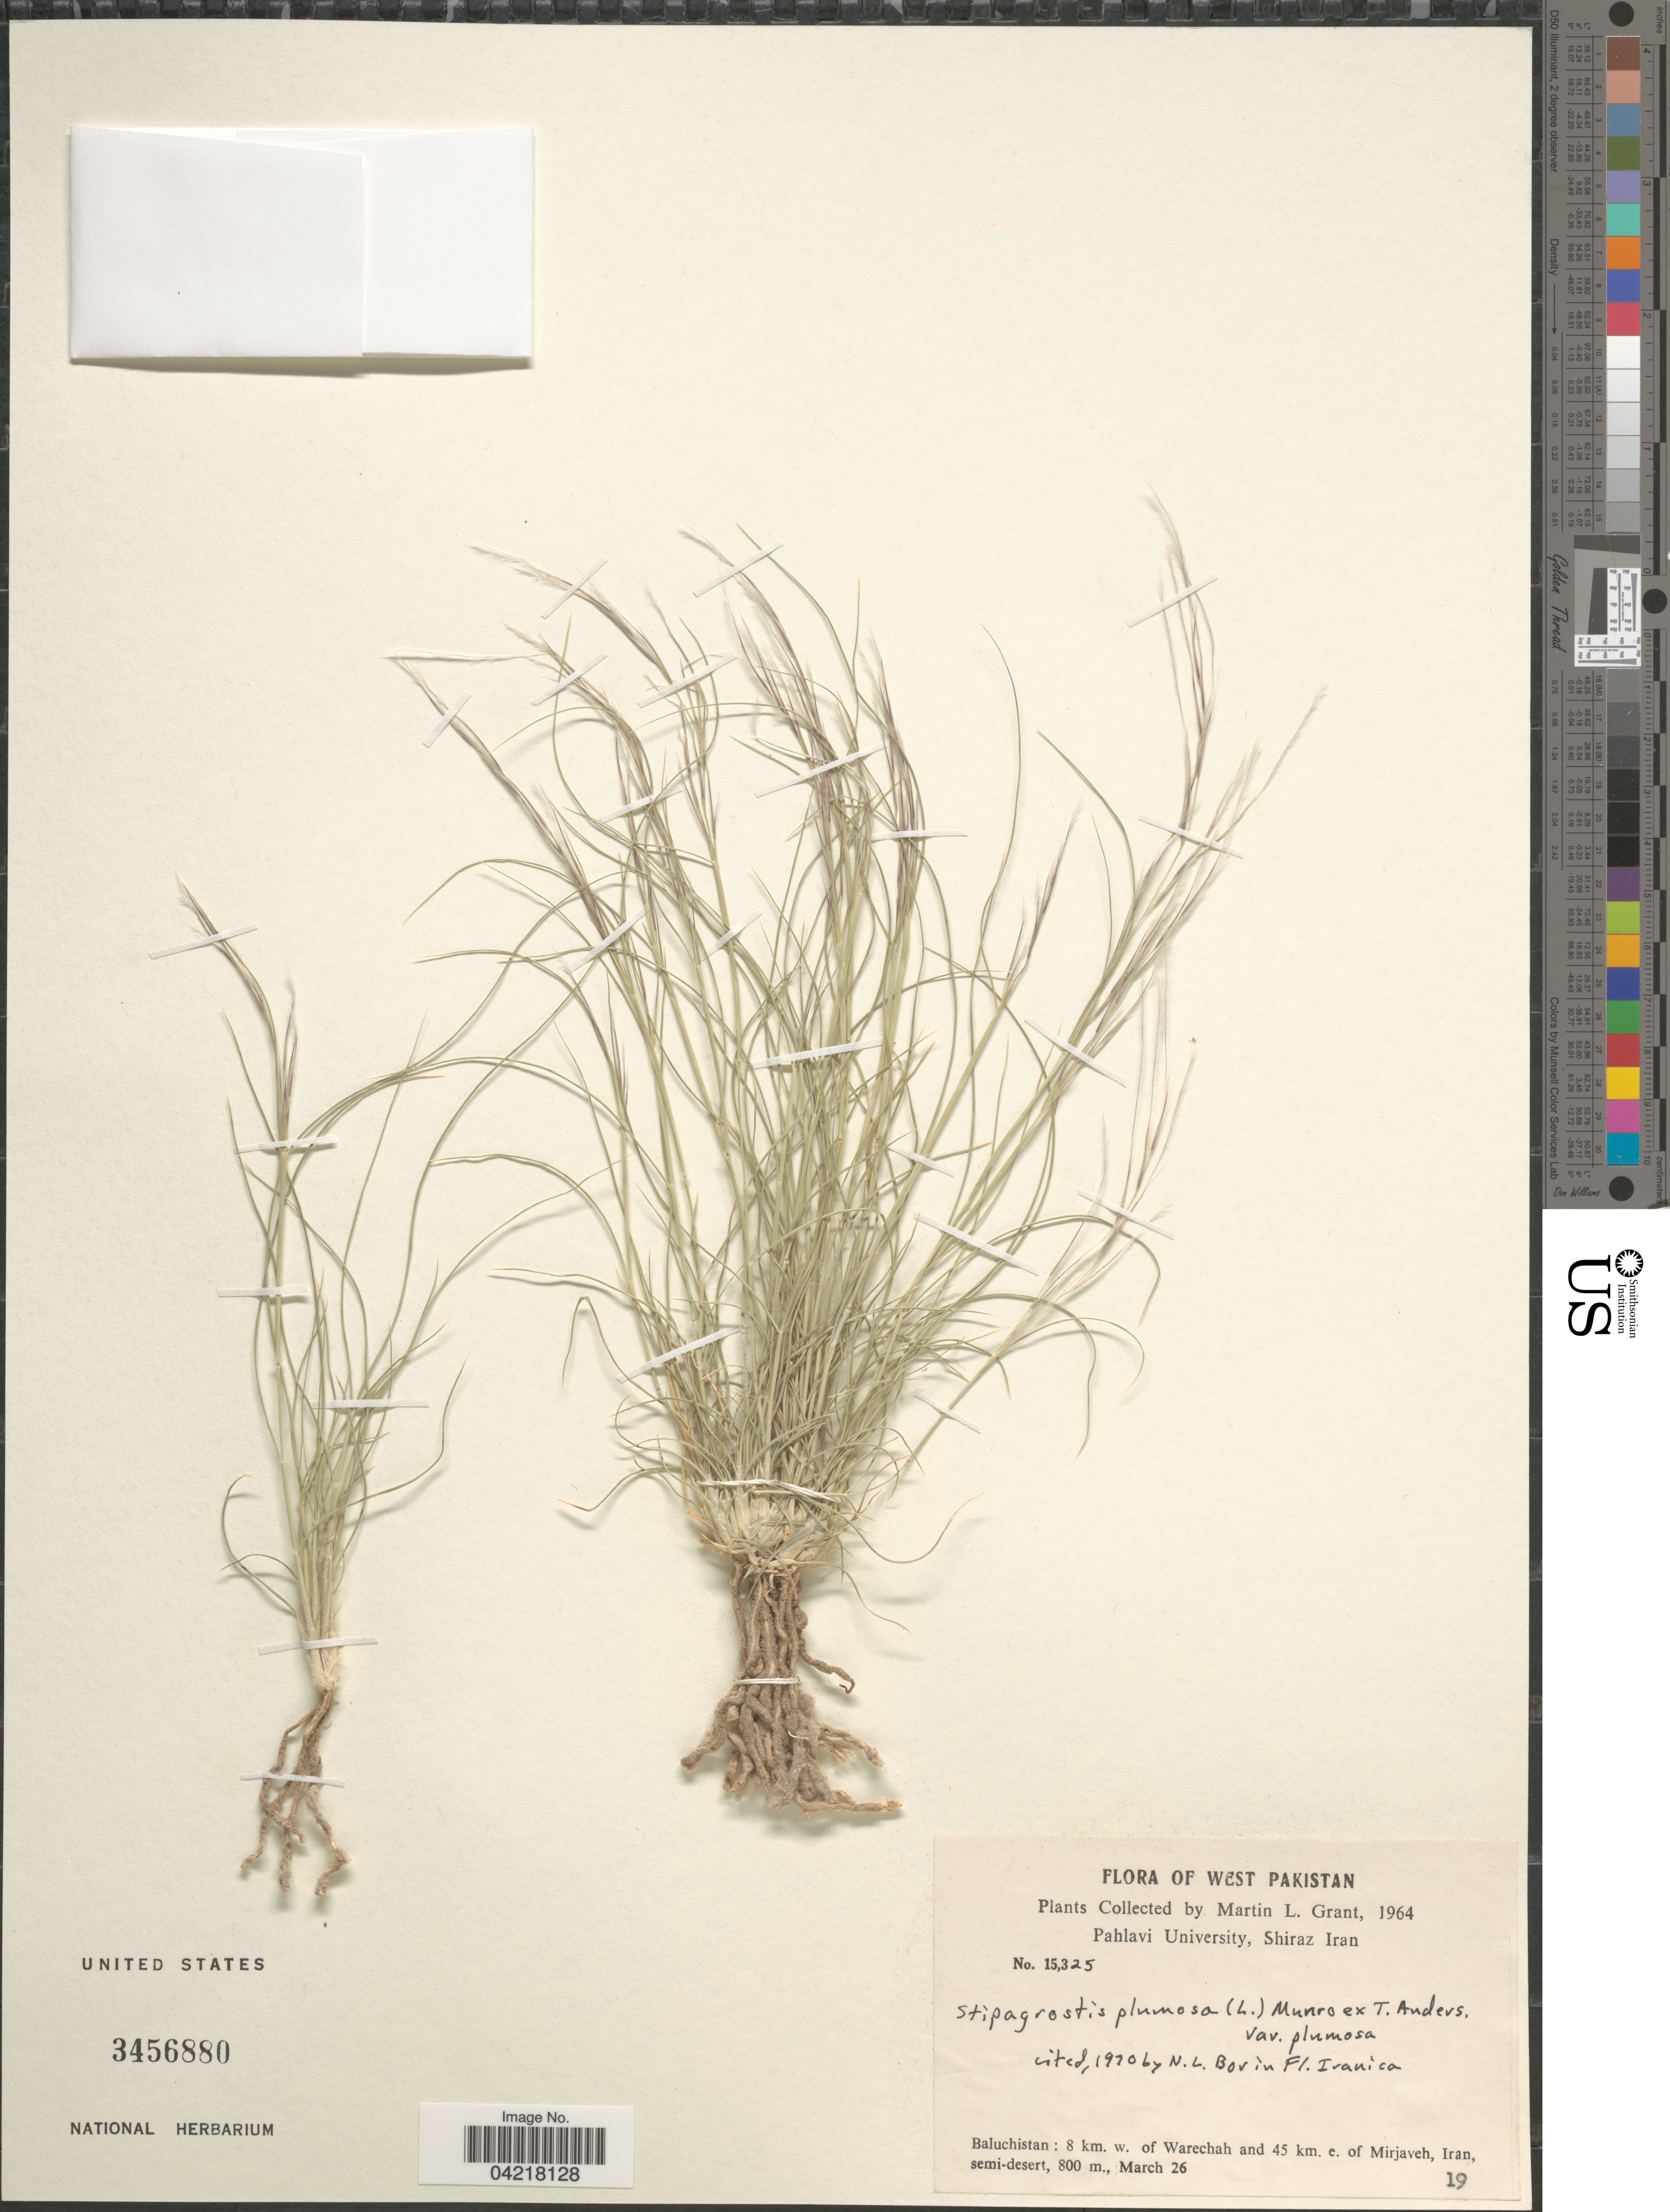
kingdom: Plantae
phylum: Tracheophyta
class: Liliopsida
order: Poales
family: Poaceae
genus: Stipagrostis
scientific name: Stipagrostis plumosa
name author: (L.) Munro ex T. Anderson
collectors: M. L. Grant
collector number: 15325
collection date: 1964-03-26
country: Pakistan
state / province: Balochistan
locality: West Pakistan. Baluchistan: 8 km. w. of Warechah and 45 km. e. of Mirjaveh, semi-desert.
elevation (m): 800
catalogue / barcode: US 3456880